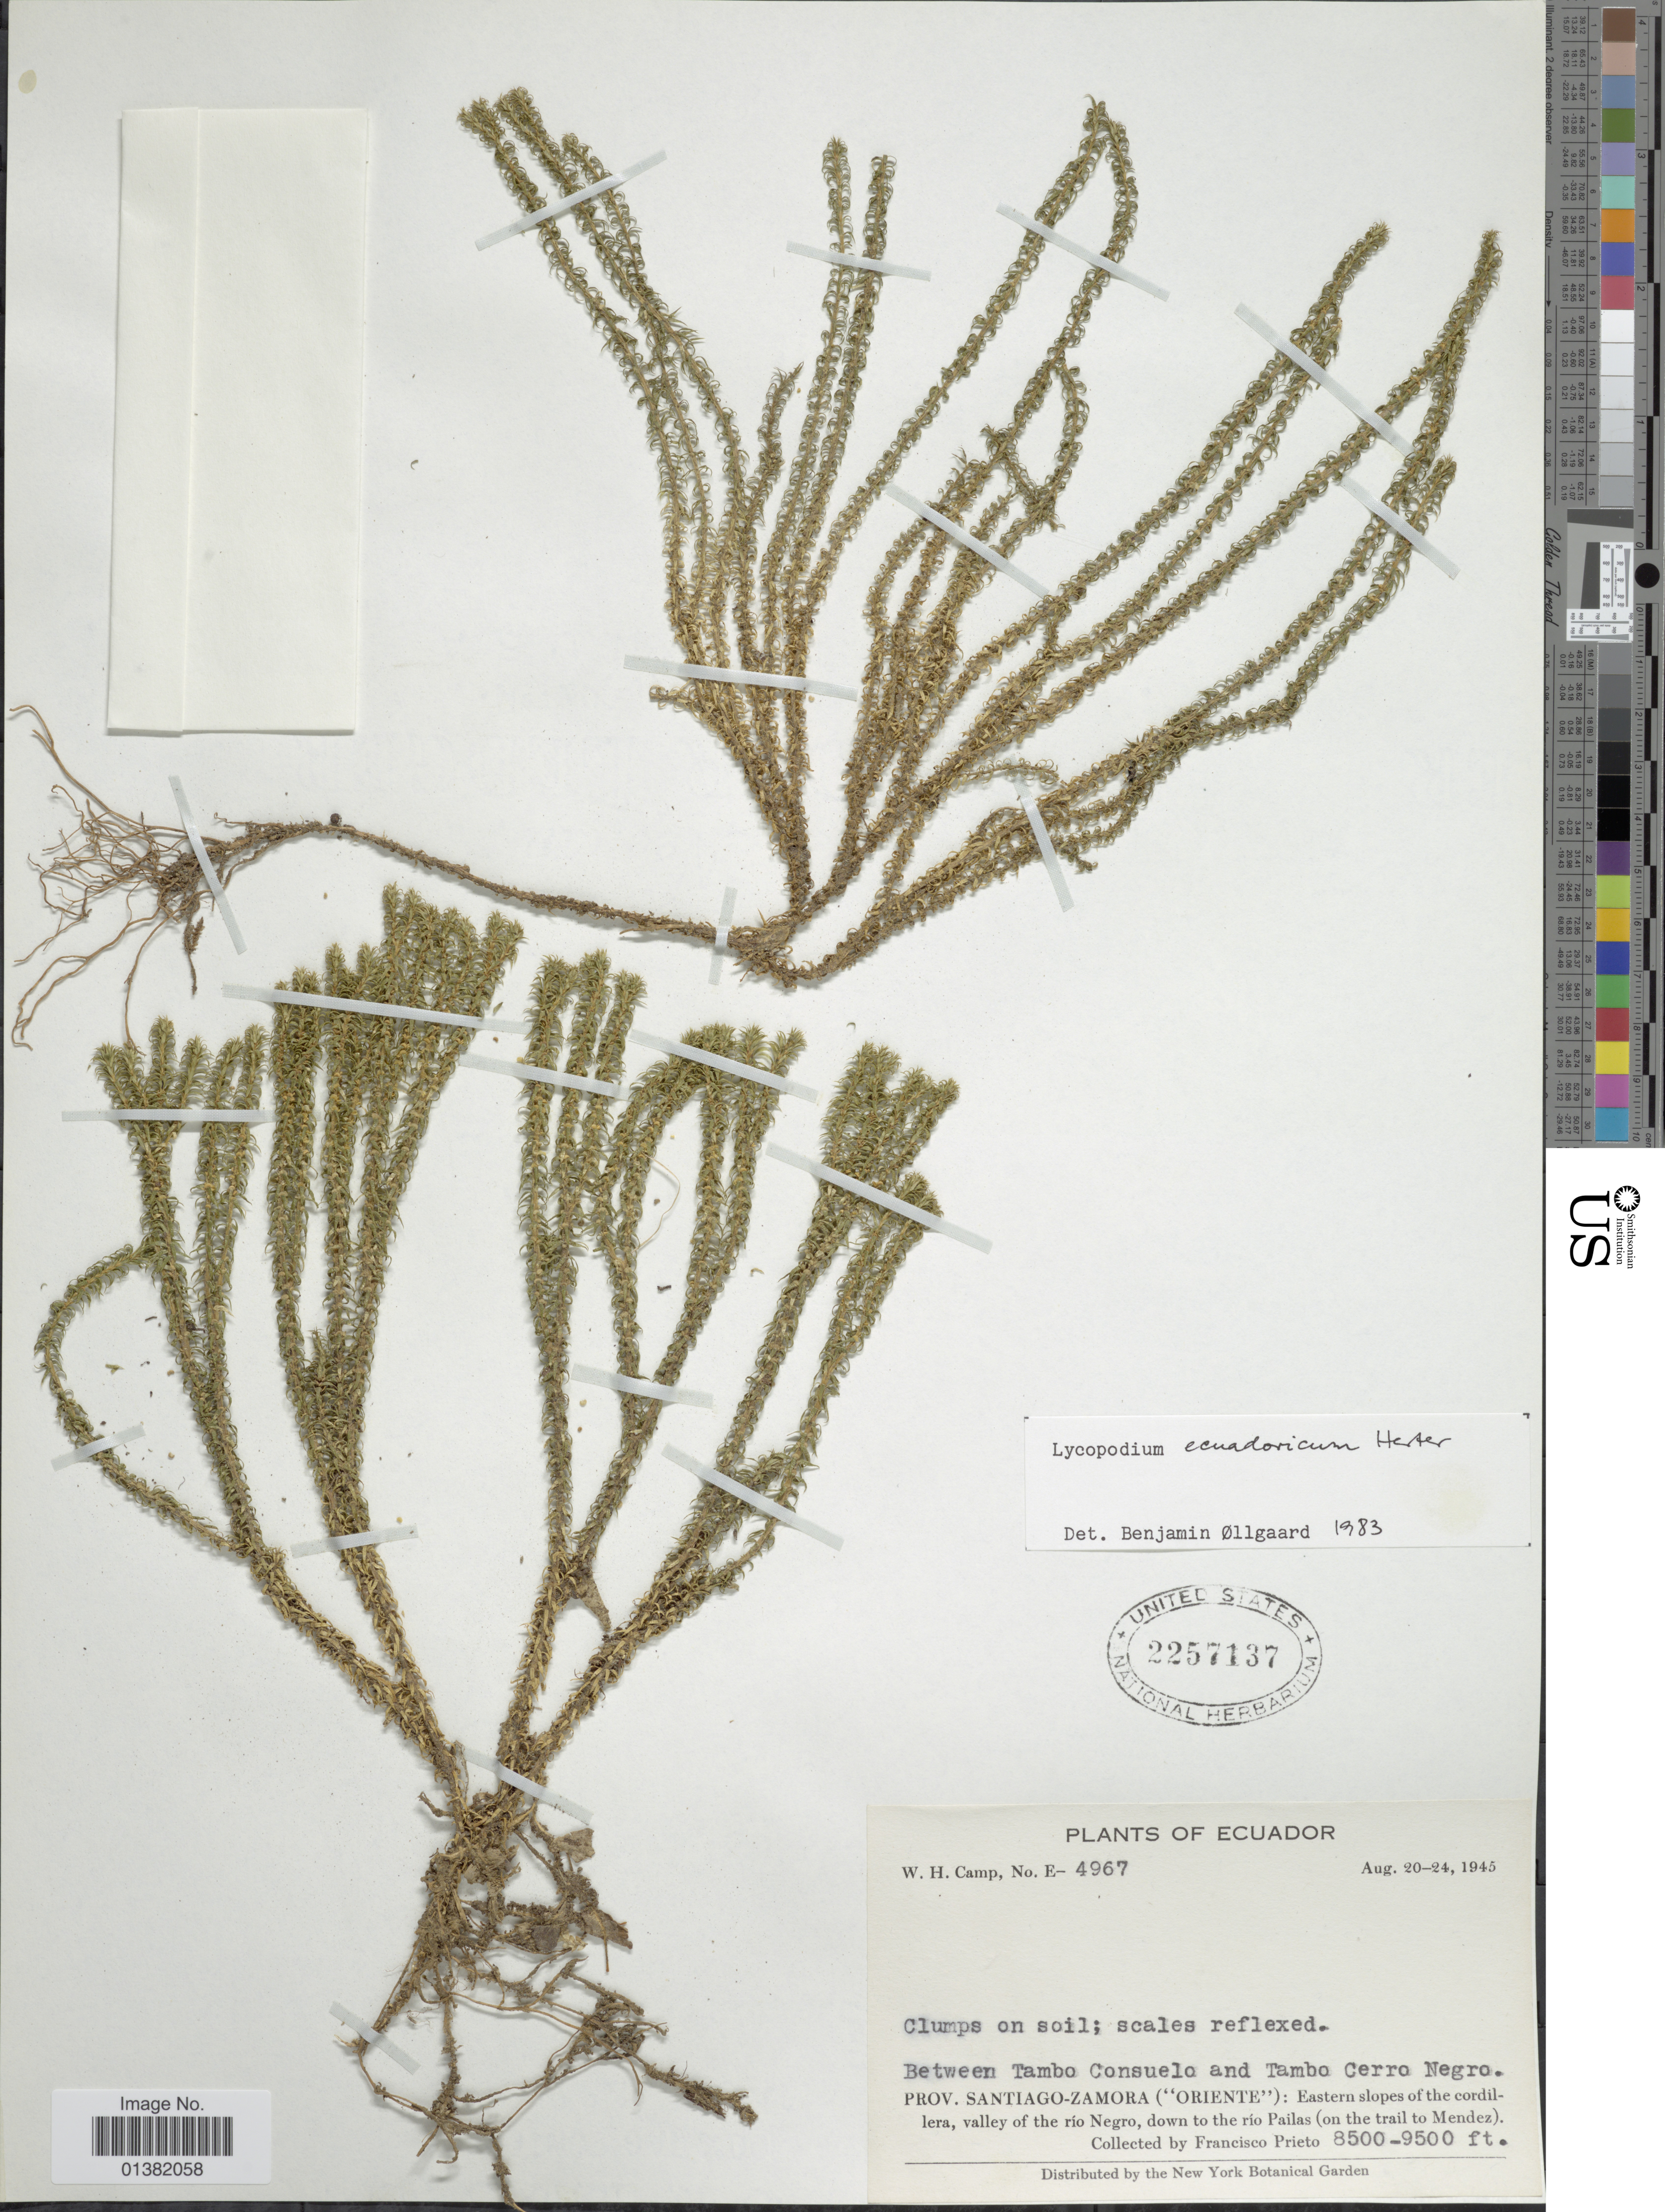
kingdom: Plantae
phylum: Tracheophyta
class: Lycopodiopsida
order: Lycopodiales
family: Lycopodiaceae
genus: Phlegmariurus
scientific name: Phlegmariurus eversus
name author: (Poir.) B. Øllg.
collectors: W. H. Camp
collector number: E-4967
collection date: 1945-08-20/1945-08-24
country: Ecuador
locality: Between Tambo Consuelo and Tamba Cerro Negro. Prov. Santiago-Zamora ("Oriente"): Eastern slopes of the cordillera, valley of the río Negro, down to the río Pailas (on the trail to Mendez)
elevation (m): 2591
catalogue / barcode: US 2257137